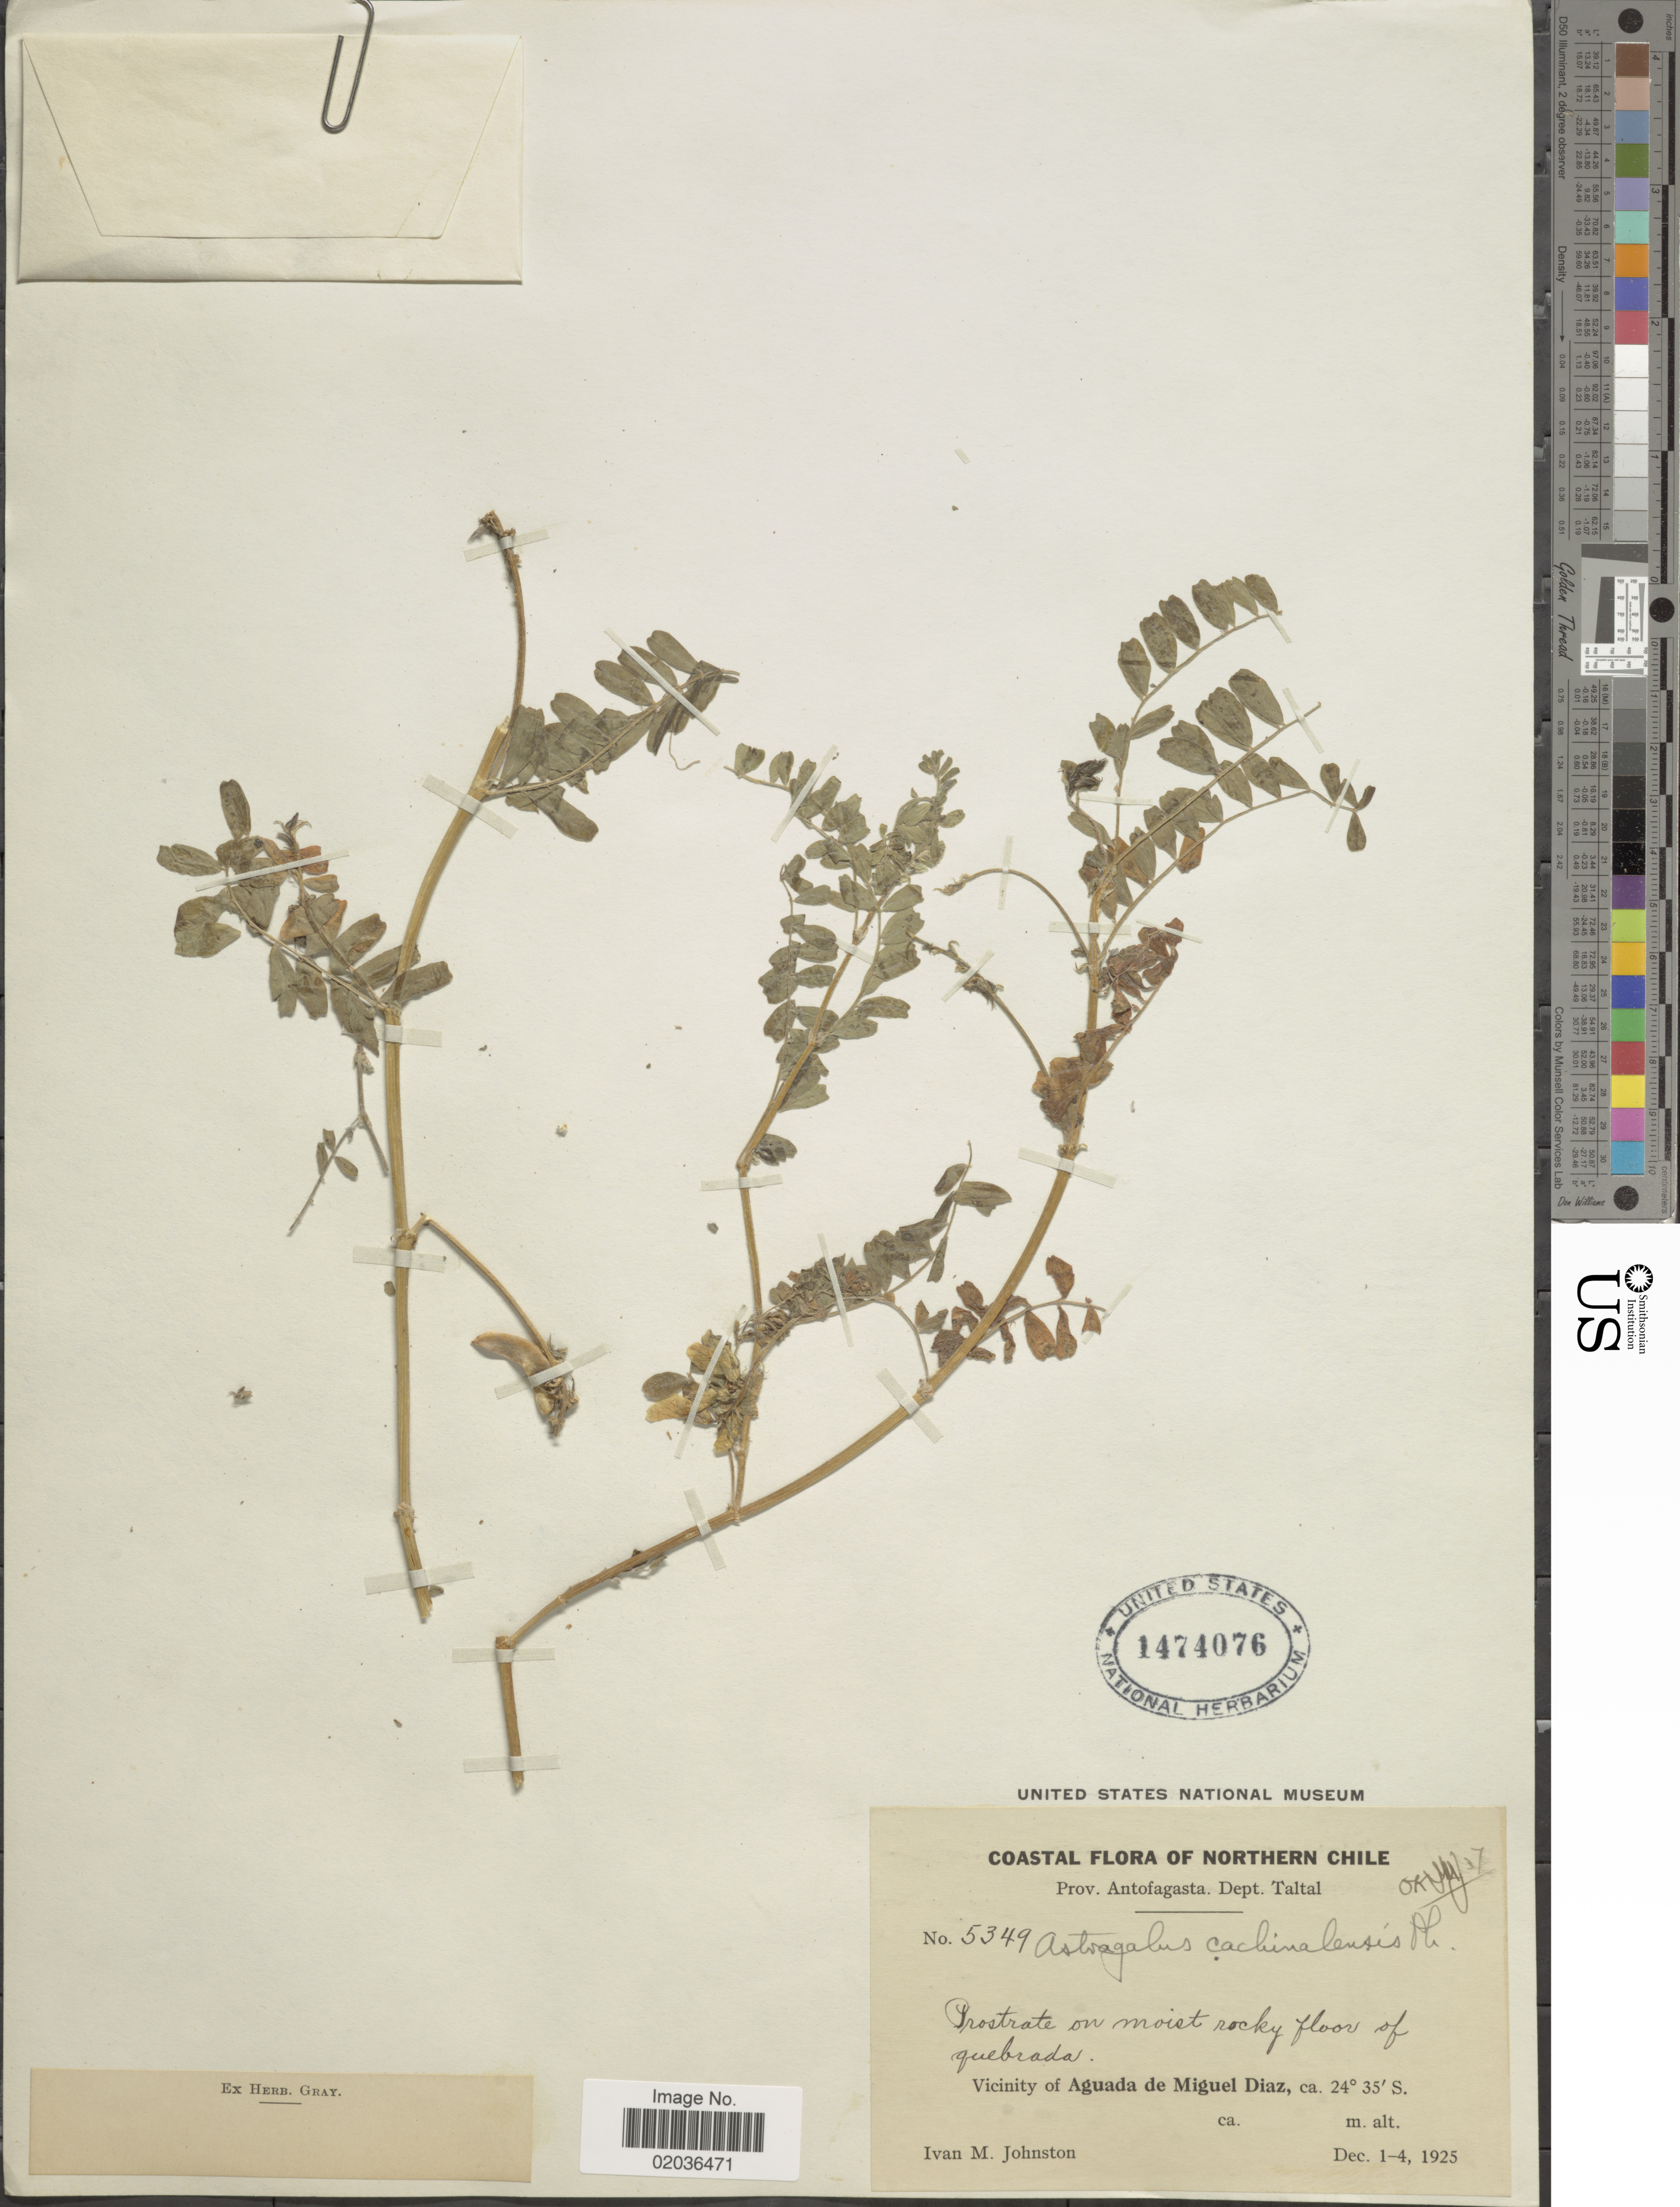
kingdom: Plantae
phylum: Tracheophyta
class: Magnoliopsida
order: Fabales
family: Fabaceae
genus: Astragalus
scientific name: Astragalus cachinalensis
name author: Phil.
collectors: I.M. Johnston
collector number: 5349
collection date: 1925-12-01/1925-12-04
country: Chile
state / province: Antofagasta (II)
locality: Prov. Antafagasta, Dept. Taltal. Vicinity of Aguada de Miquel Diaz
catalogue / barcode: US 1474076